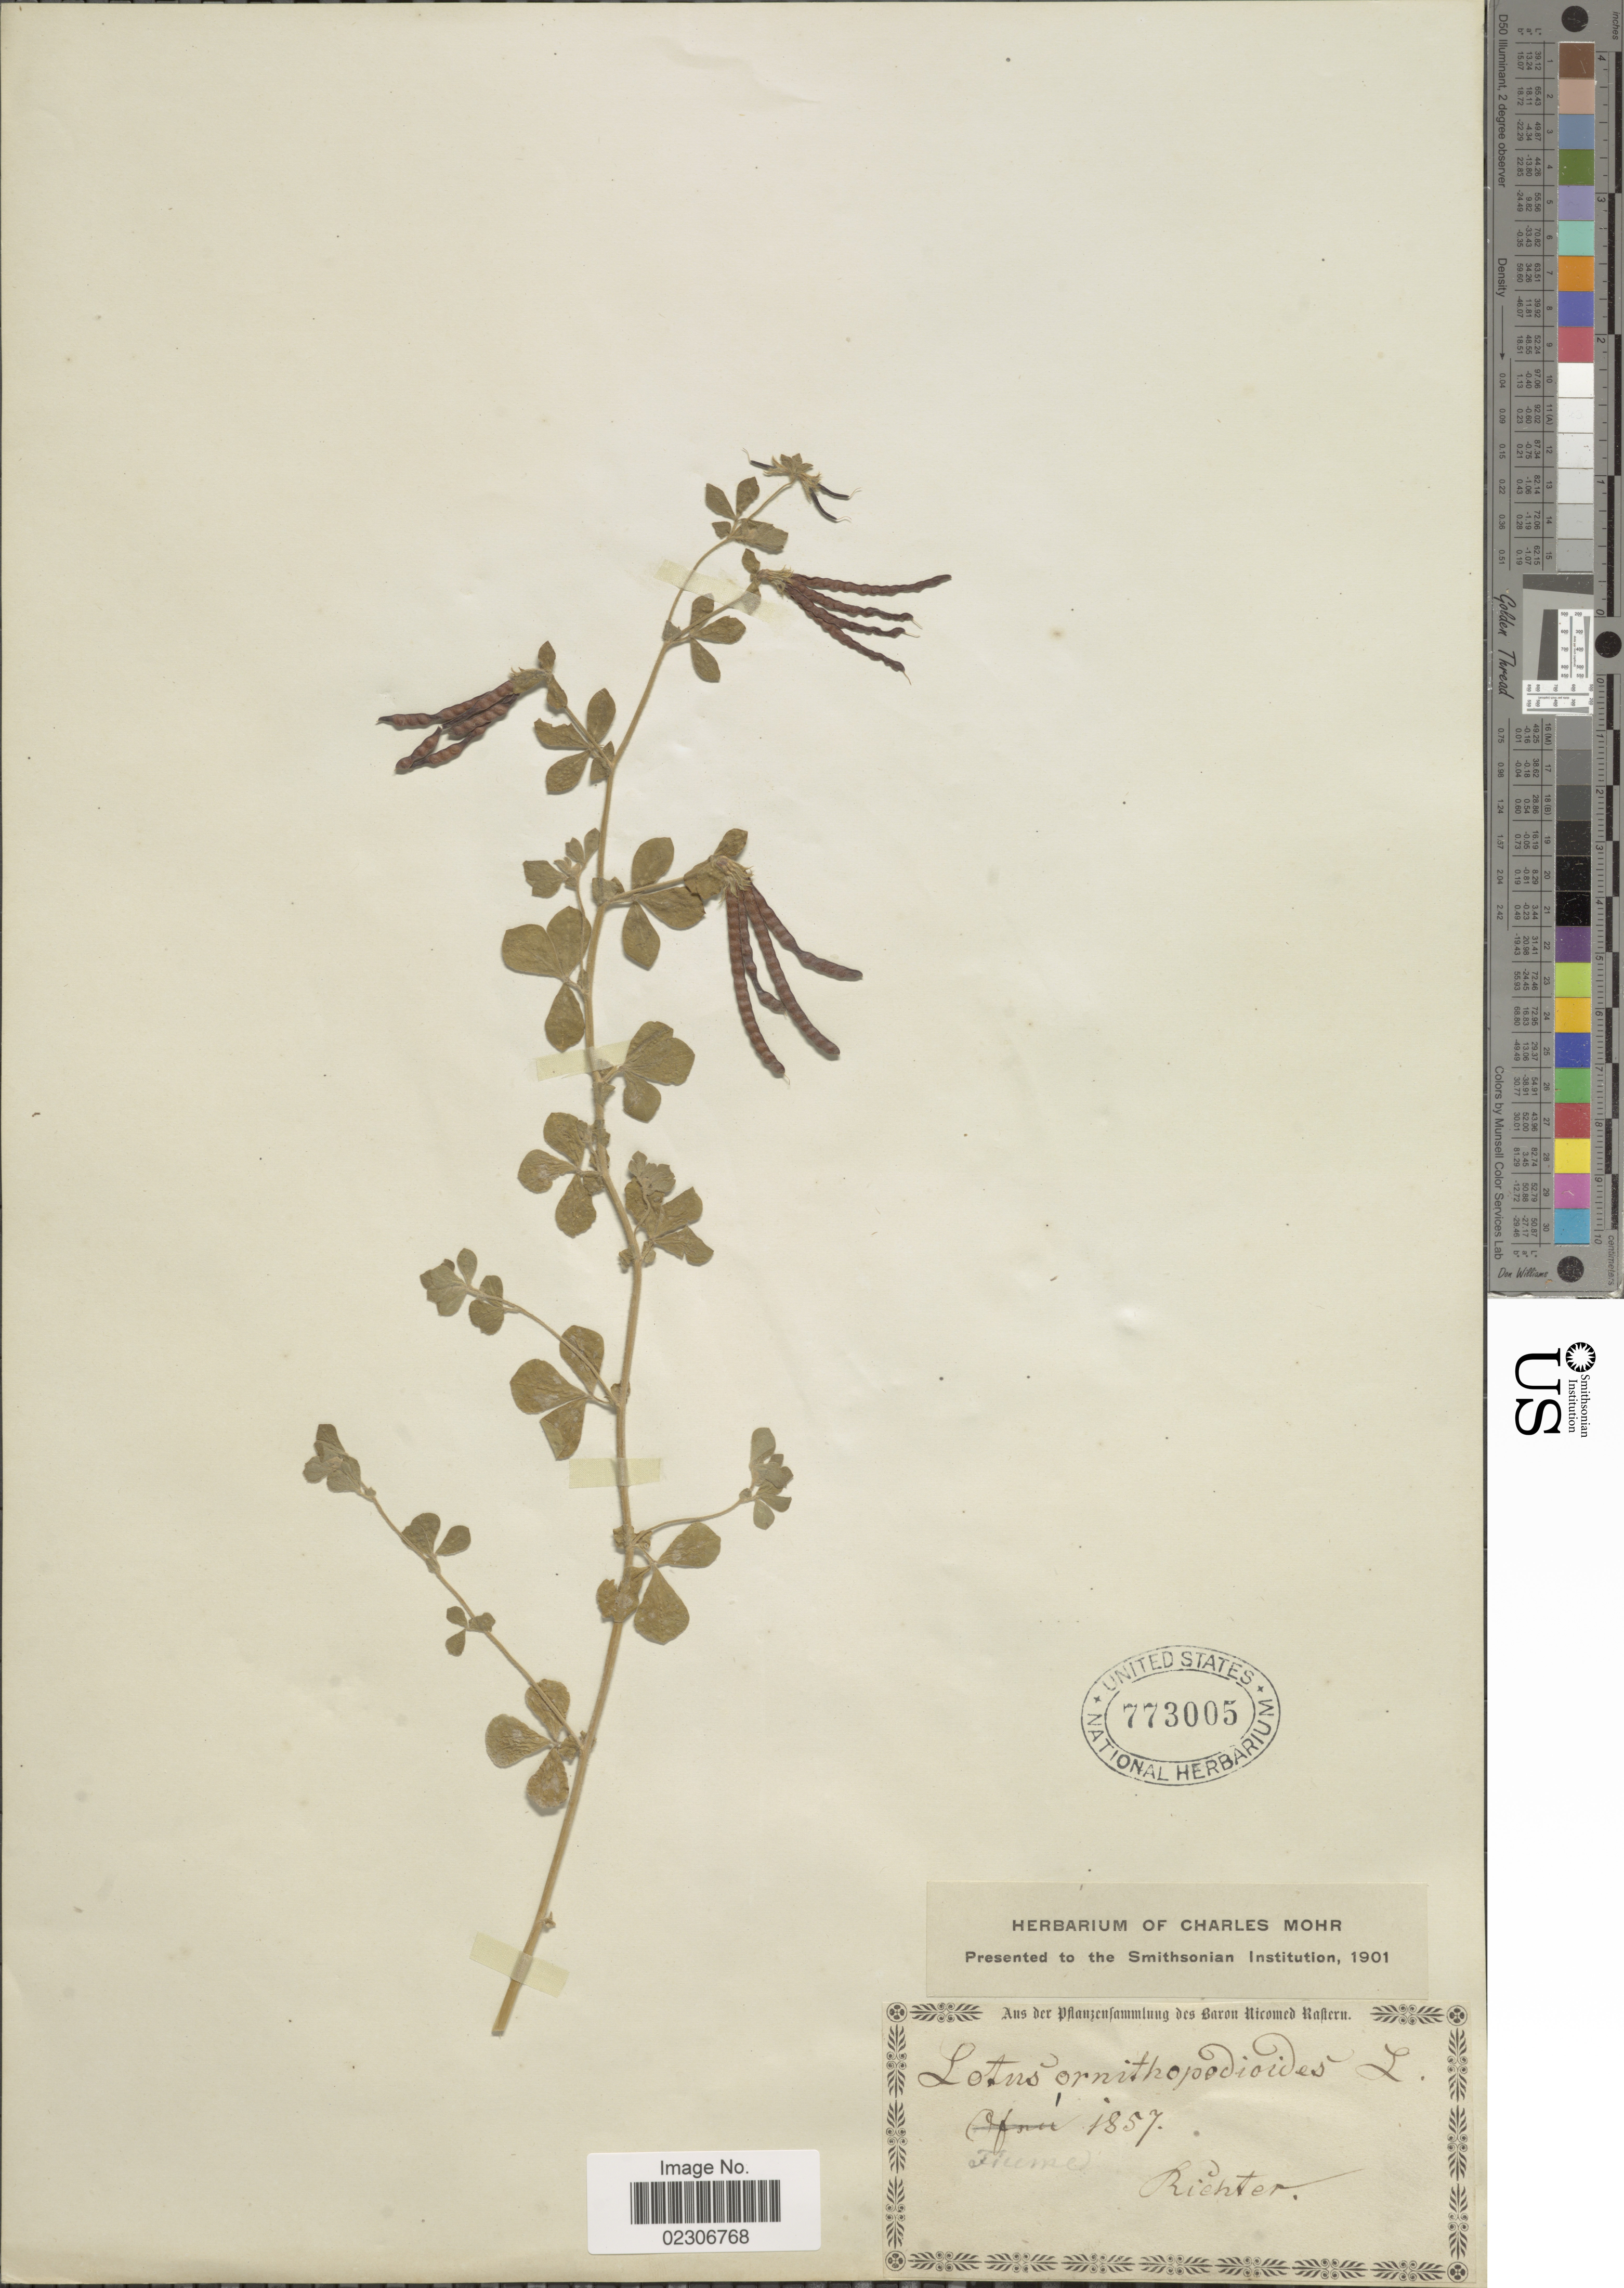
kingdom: Plantae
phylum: Tracheophyta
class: Magnoliopsida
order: Fabales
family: Fabaceae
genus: Lotus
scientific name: Lotus ornithopodioides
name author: L.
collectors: -- Richter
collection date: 1857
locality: Flume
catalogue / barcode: US 773005